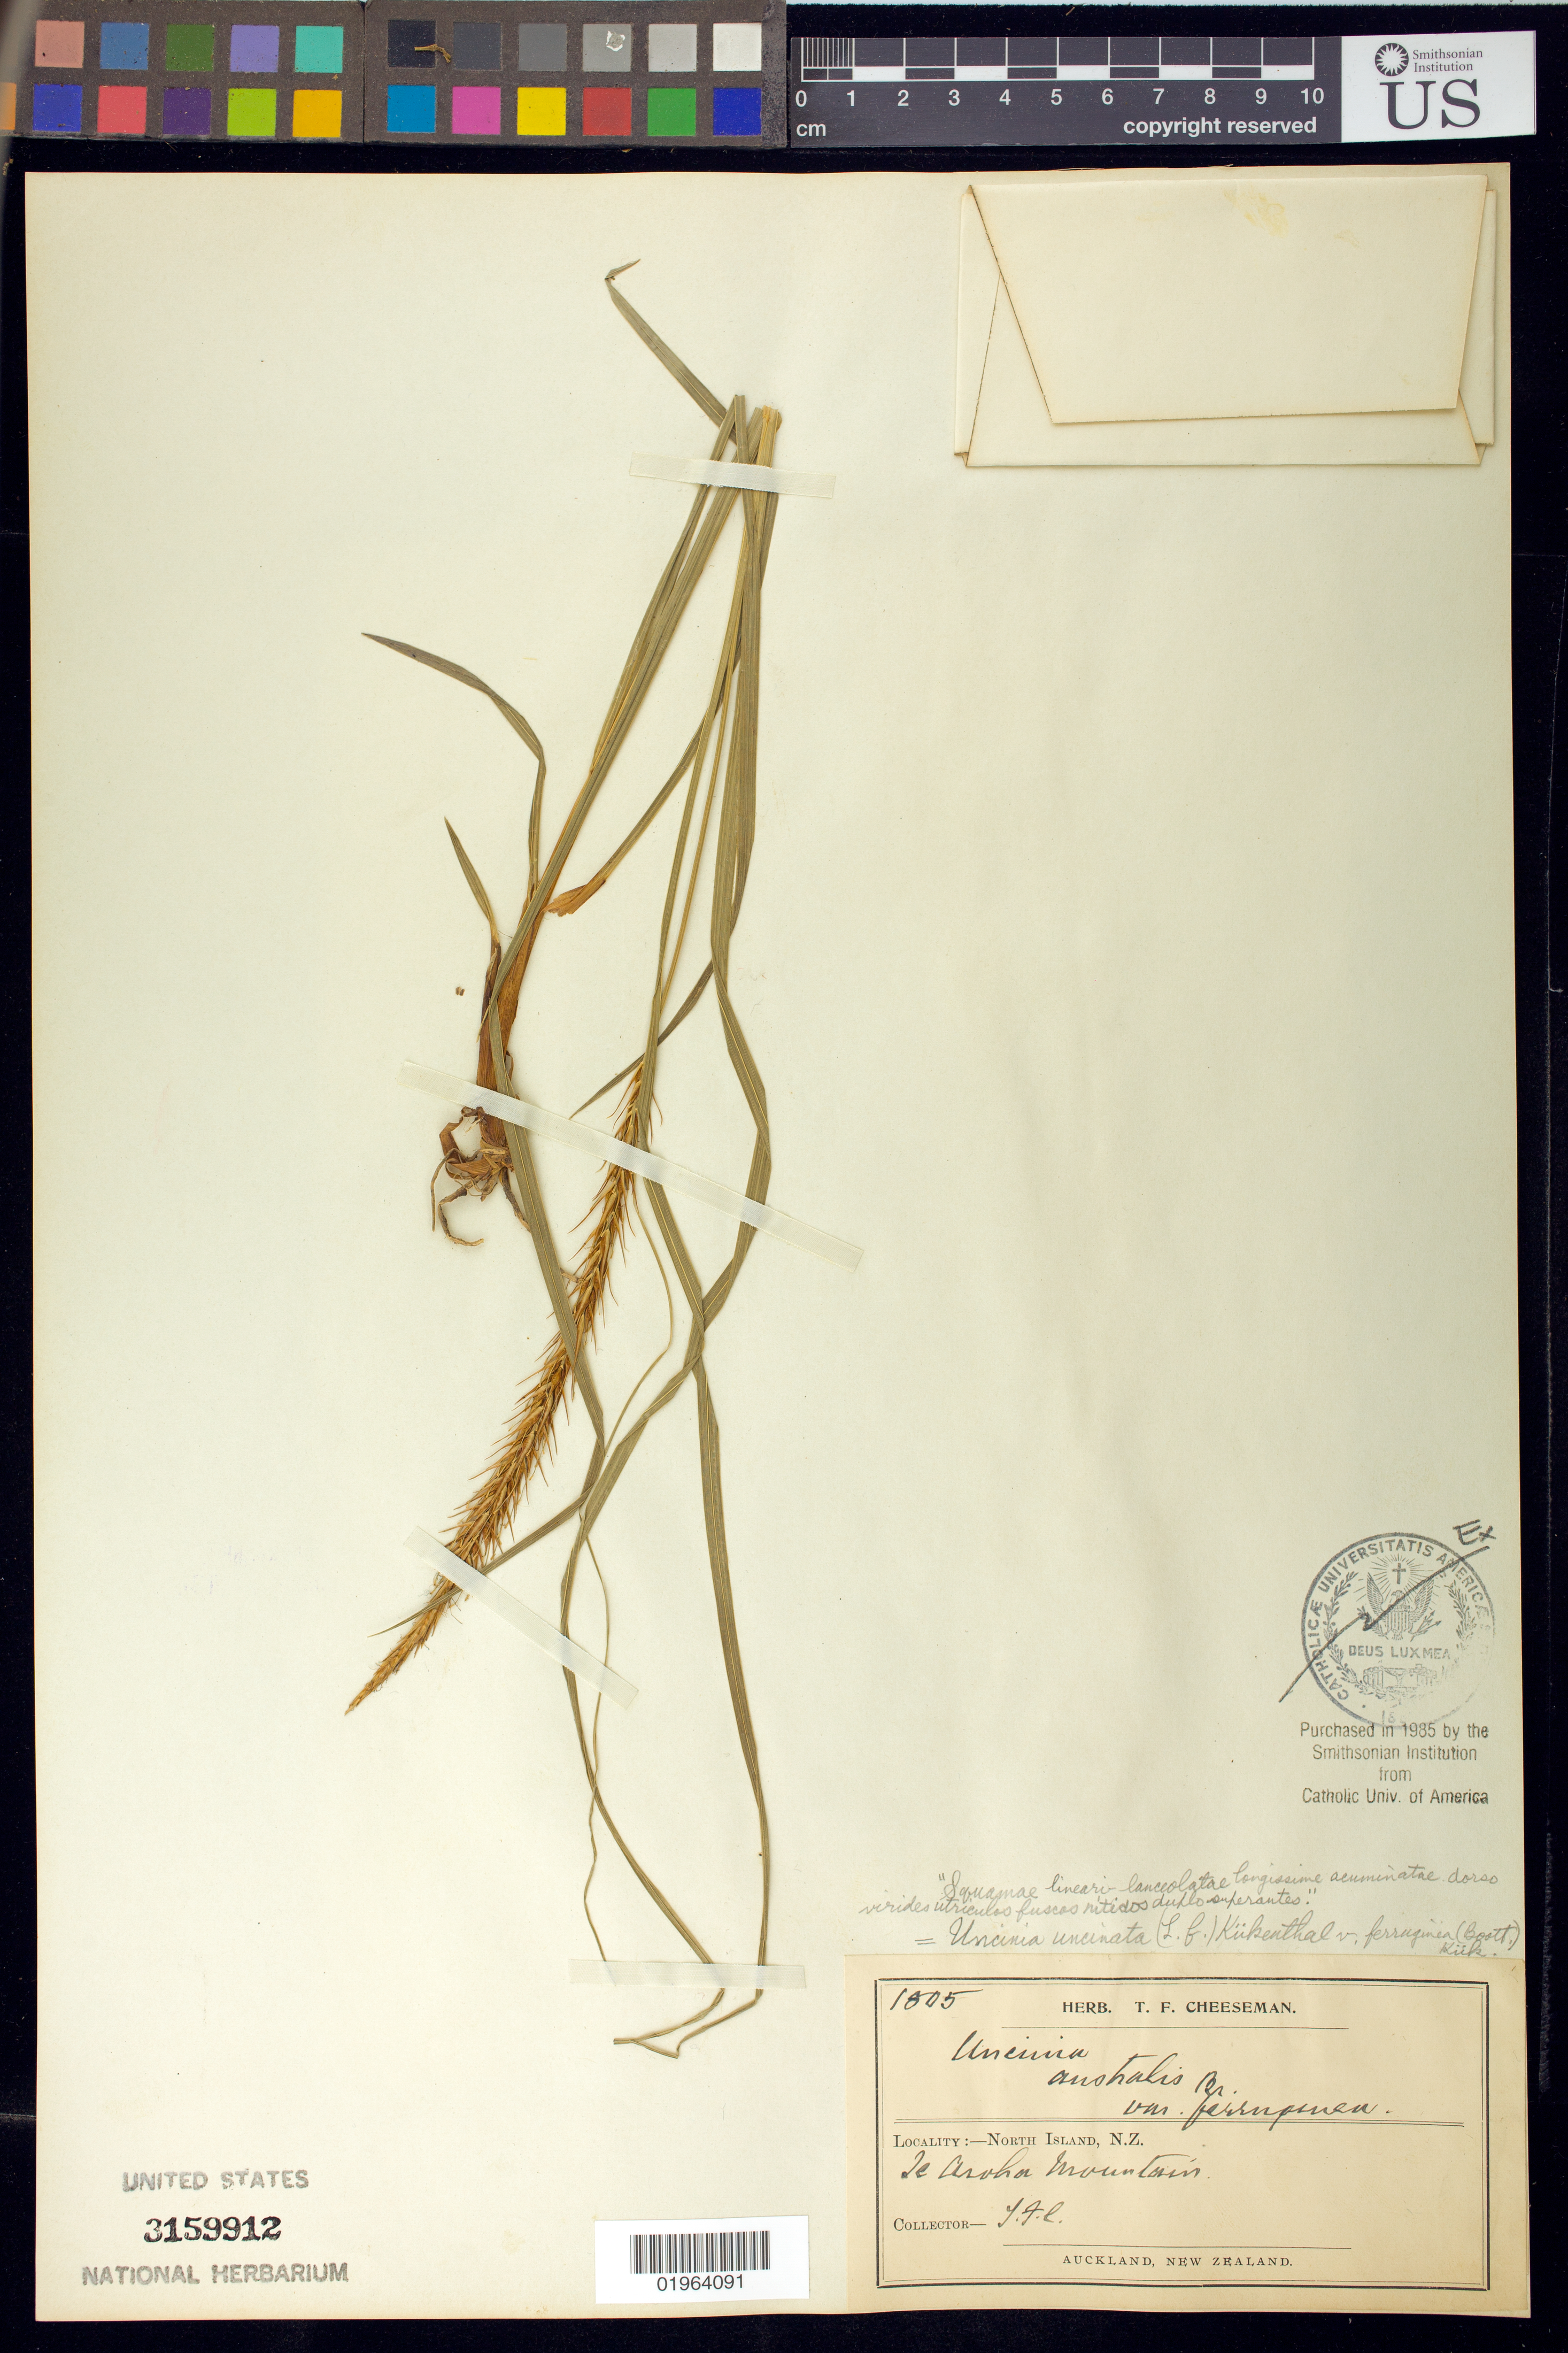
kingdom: Plantae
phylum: Tracheophyta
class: Liliopsida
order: Poales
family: Cyperaceae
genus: Carex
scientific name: Carex uncinata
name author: L. f.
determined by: Strong, Mark T., (BOT), Smithsonian Institution - National Museum of Natural History (UNITED STATES)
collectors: T. F. Cheeseman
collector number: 1805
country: New Zealand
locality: North Island. Te Aroha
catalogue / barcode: US 3159912